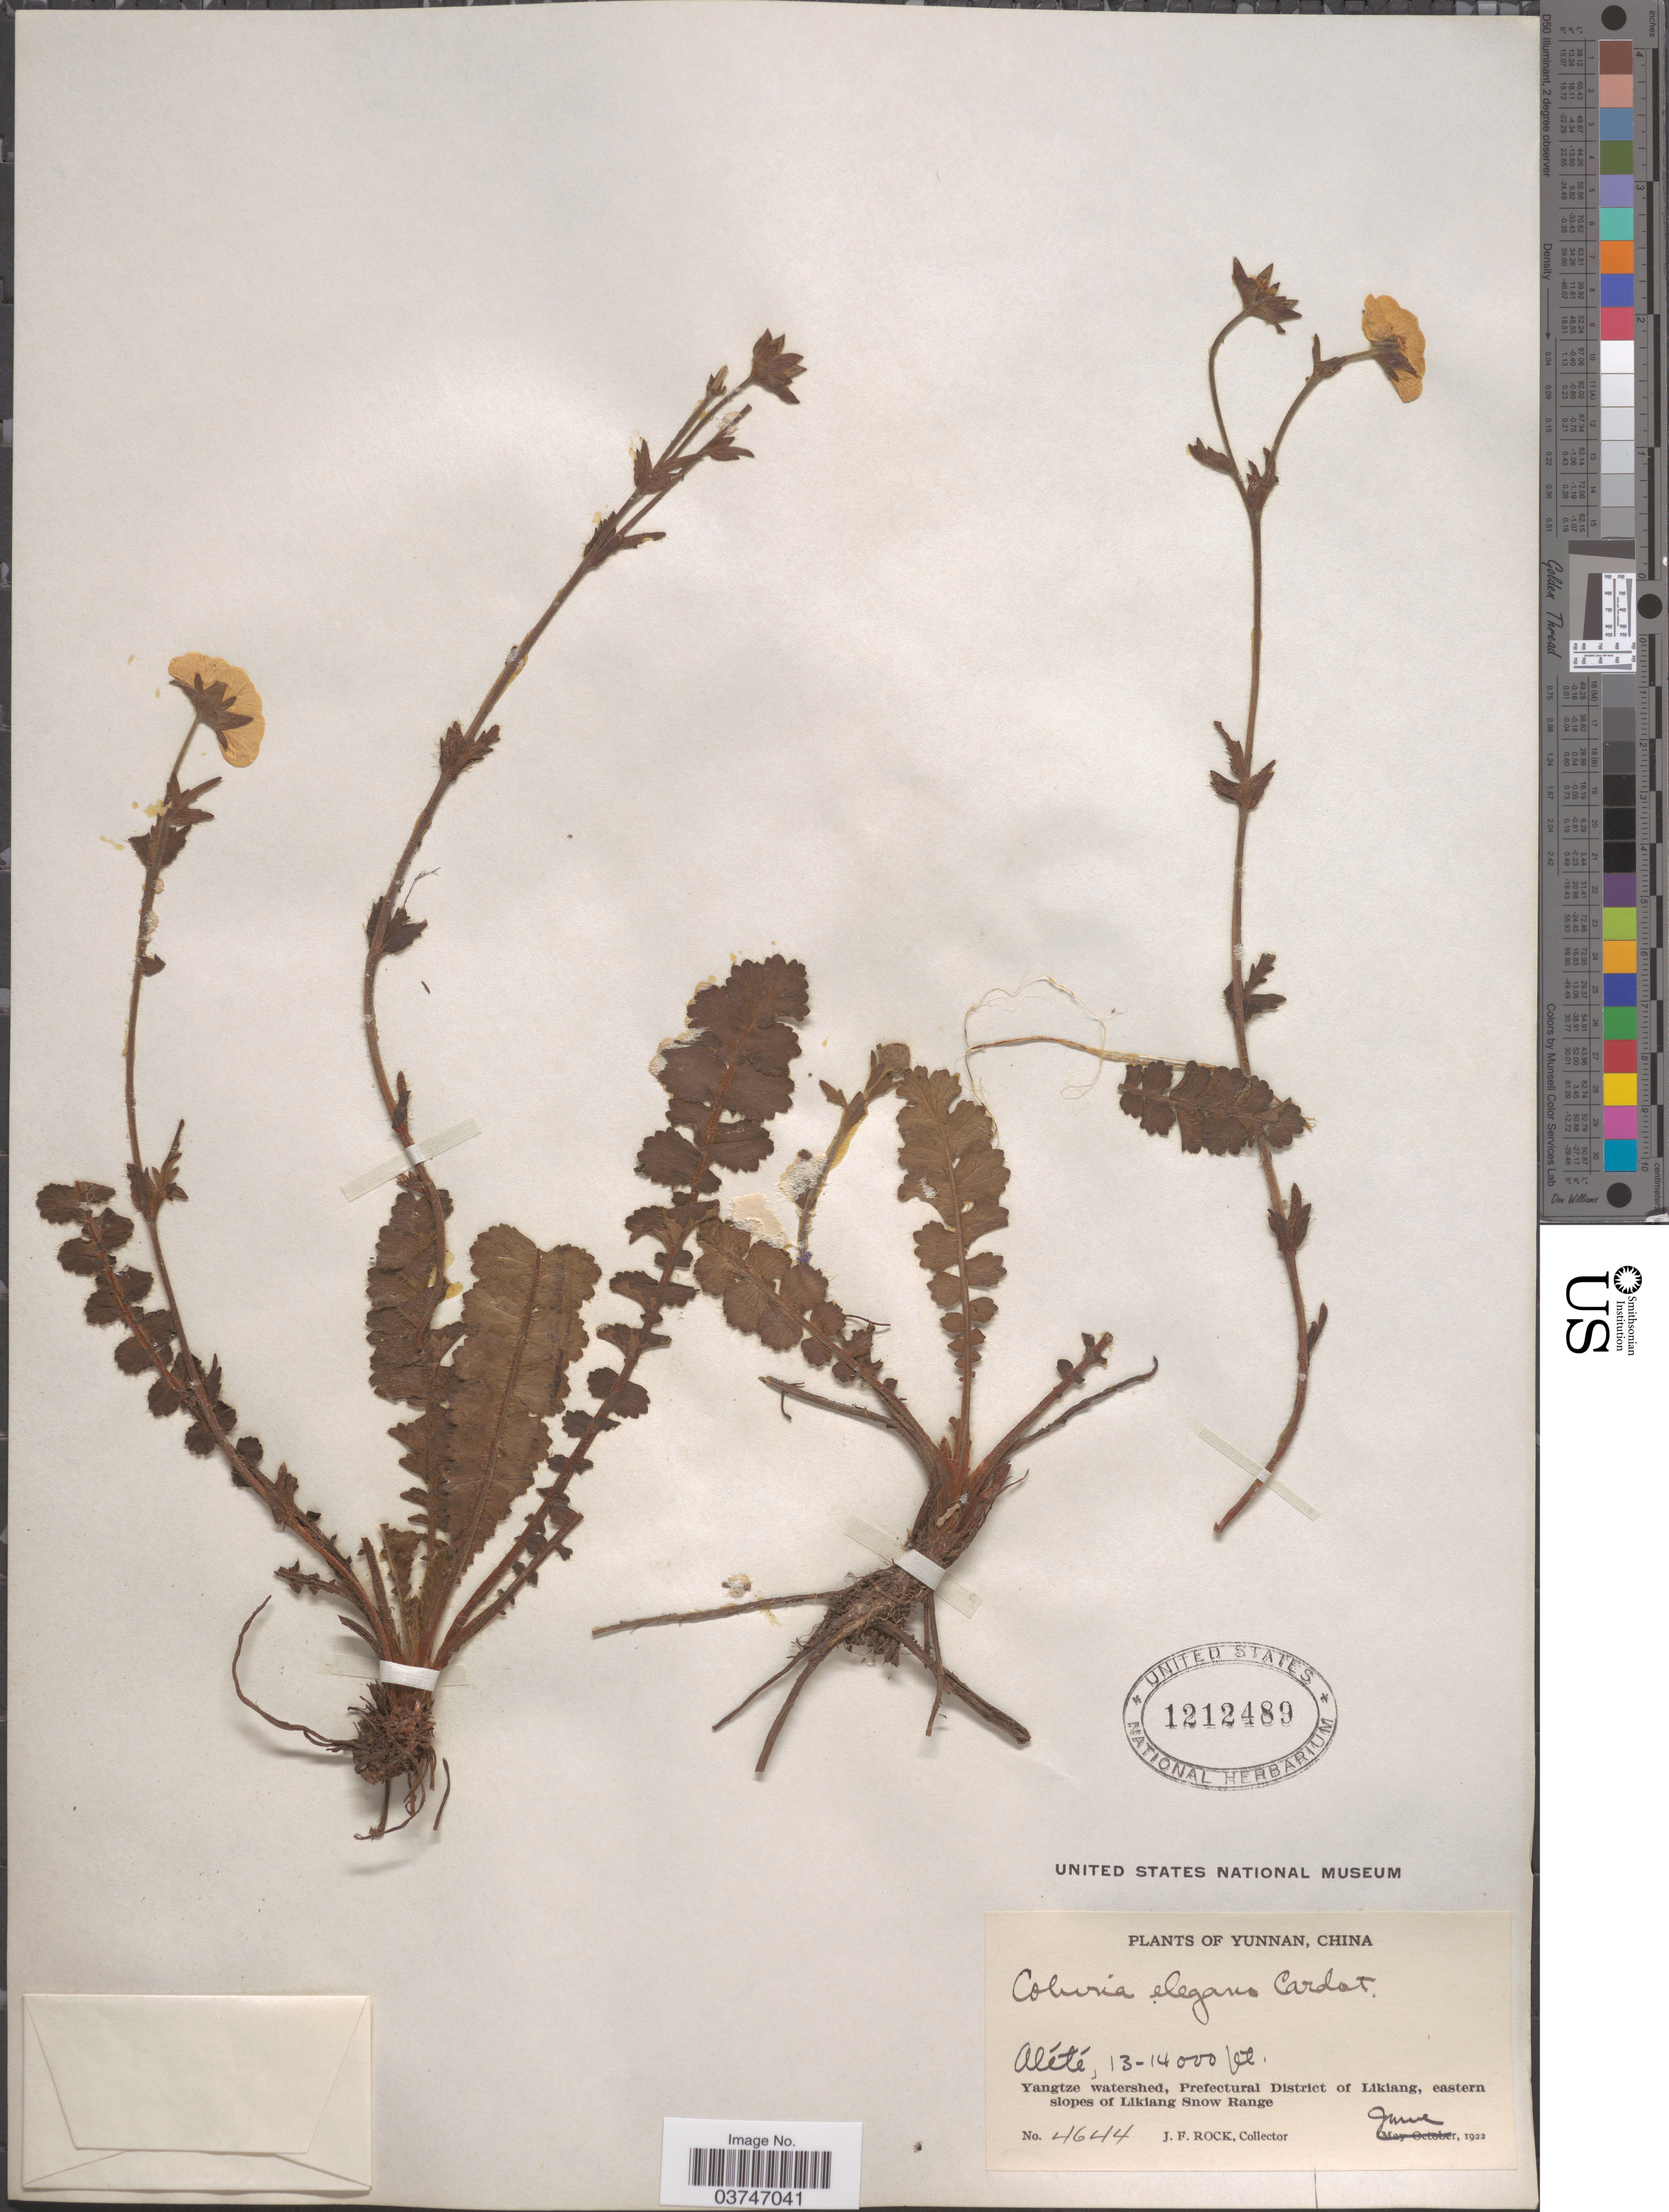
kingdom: Plantae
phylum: Tracheophyta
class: Magnoliopsida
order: Rosales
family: Rosaceae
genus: Coluria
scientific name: Coluria longifolia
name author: Maxim.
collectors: J. Rock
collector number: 4644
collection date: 1922-06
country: China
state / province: Yunnan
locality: Alété. Yangtze watershed, Prefectural District of Likiang, eastern slopes of Likiang Snow Range.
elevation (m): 3962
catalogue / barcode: US 1212489